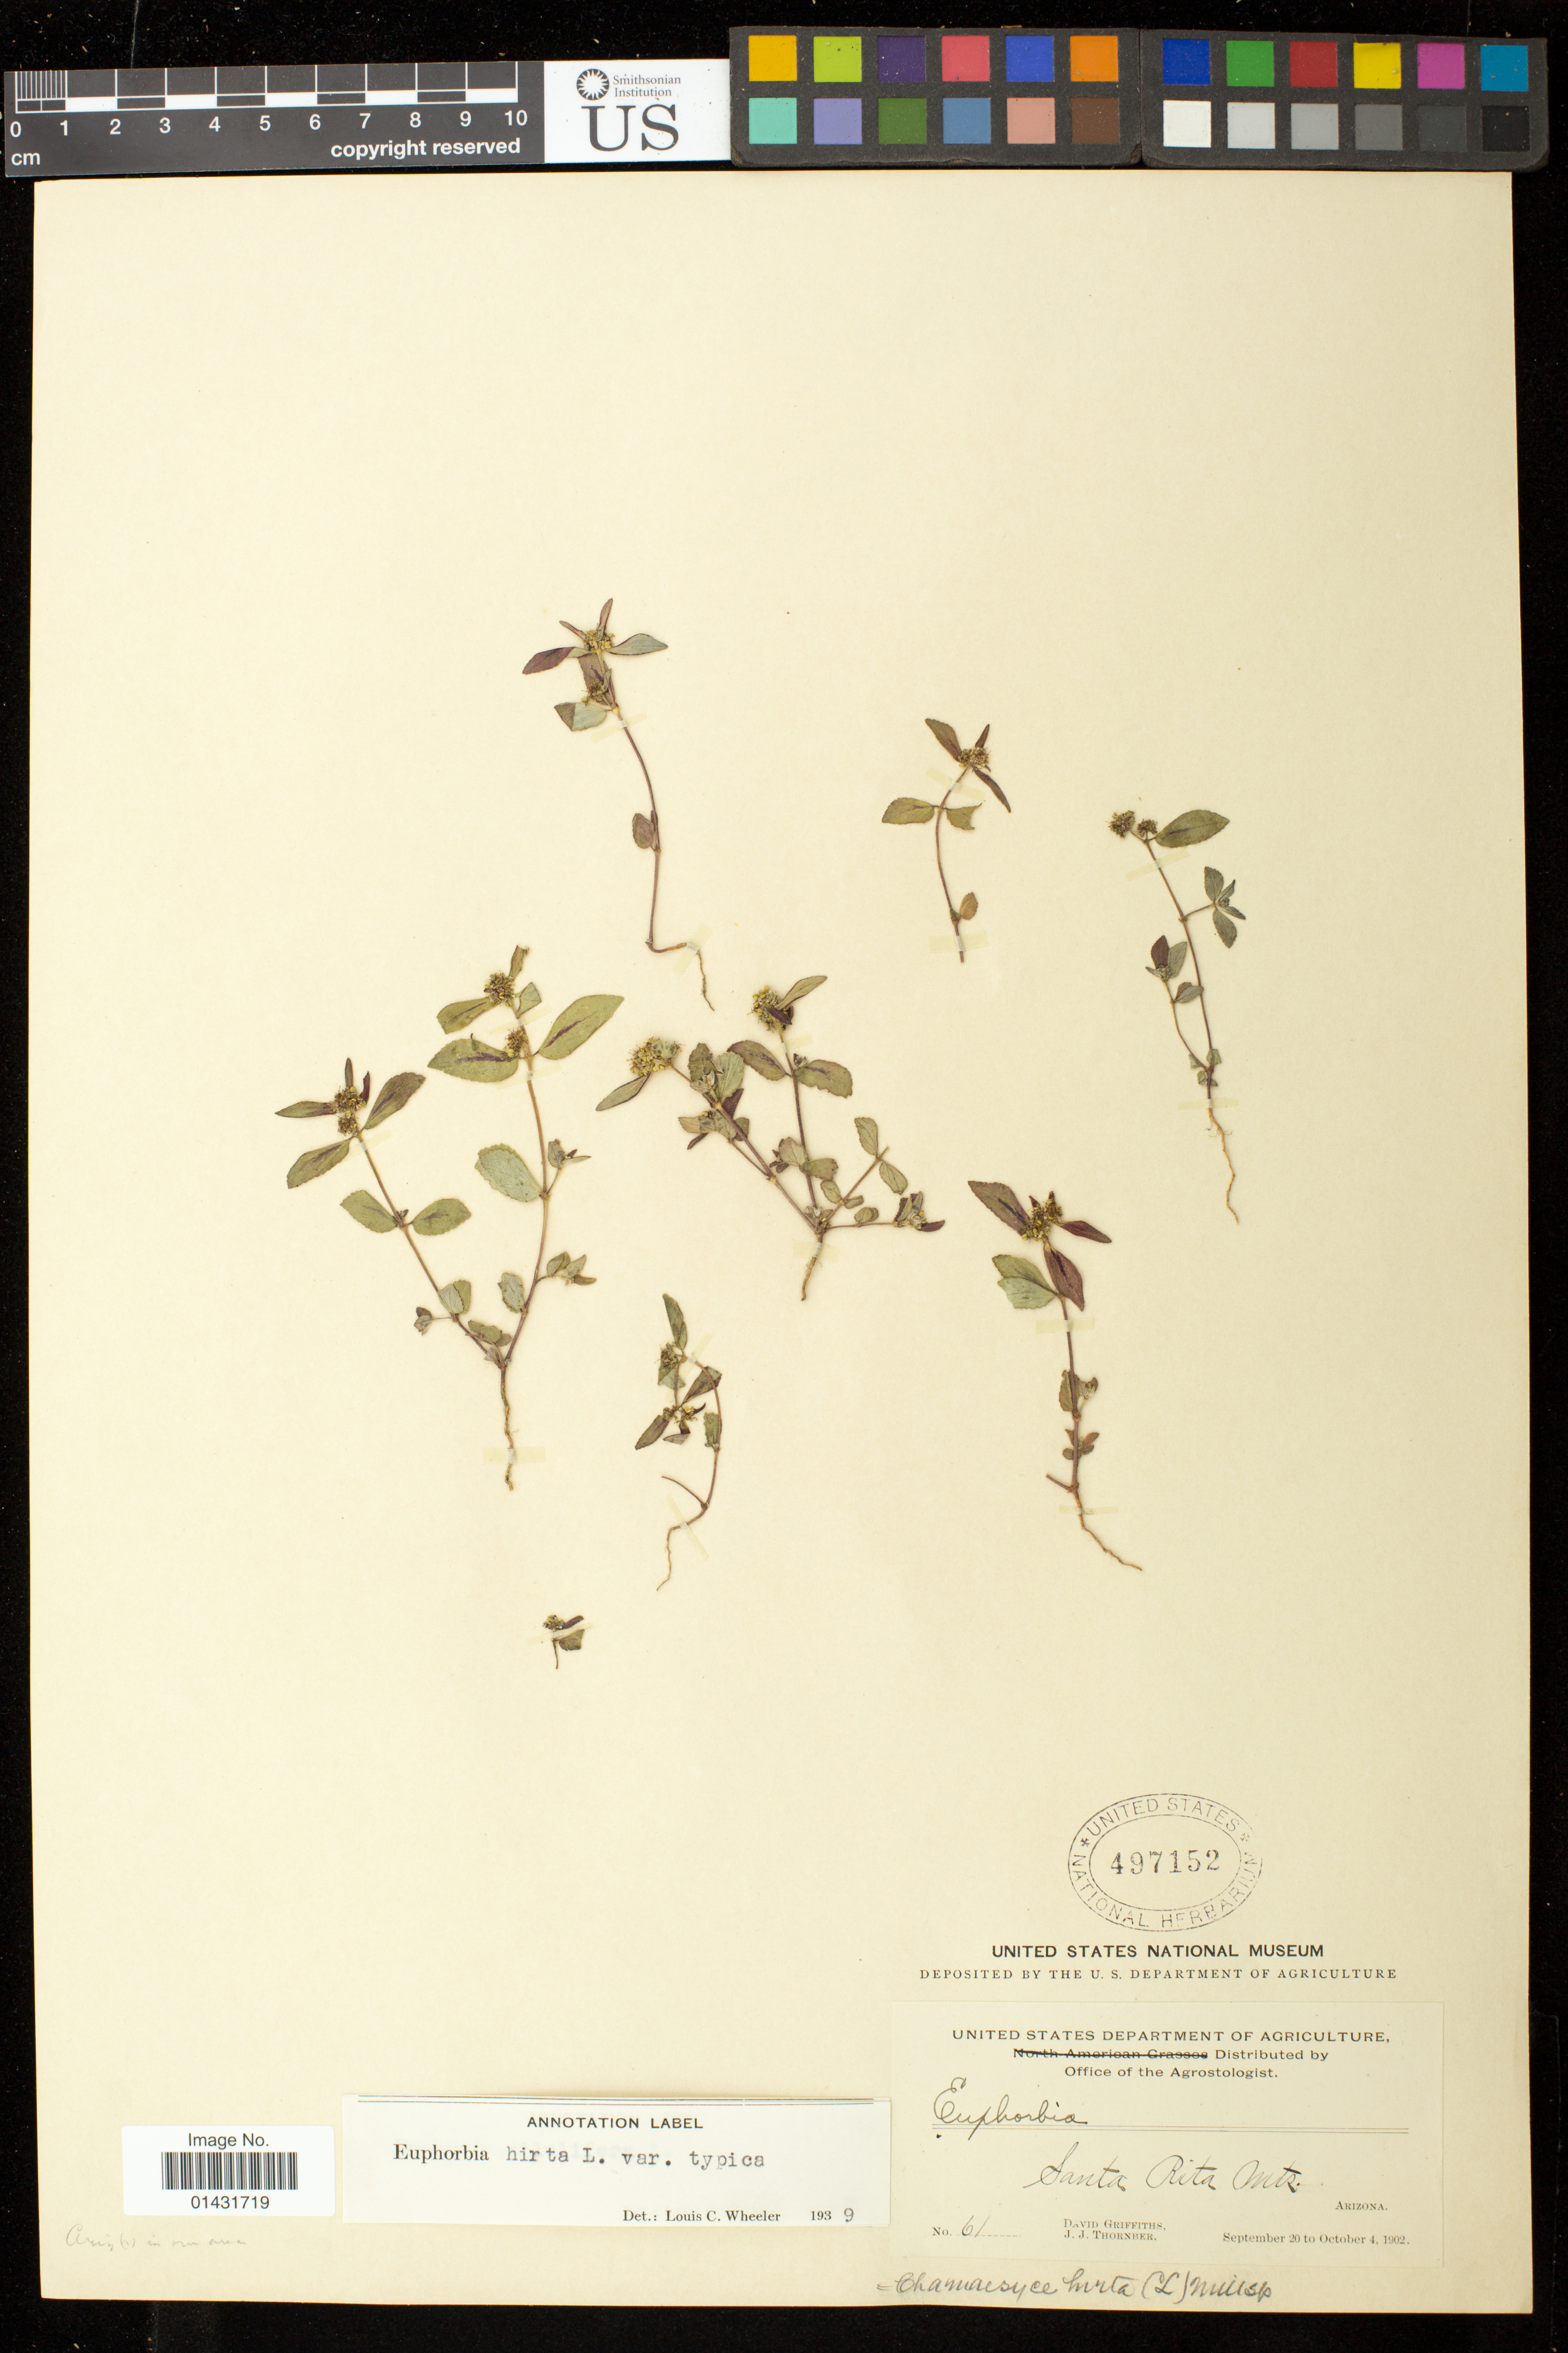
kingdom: Plantae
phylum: Tracheophyta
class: Magnoliopsida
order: Malpighiales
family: Euphorbiaceae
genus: Euphorbia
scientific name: Euphorbia hirta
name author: L.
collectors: D. Griffiths & J. Thornber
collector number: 61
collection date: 1902-09-20/1902-10-04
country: United States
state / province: Arizona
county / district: Santa Cruz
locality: Santa Rita Mts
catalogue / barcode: US 497152